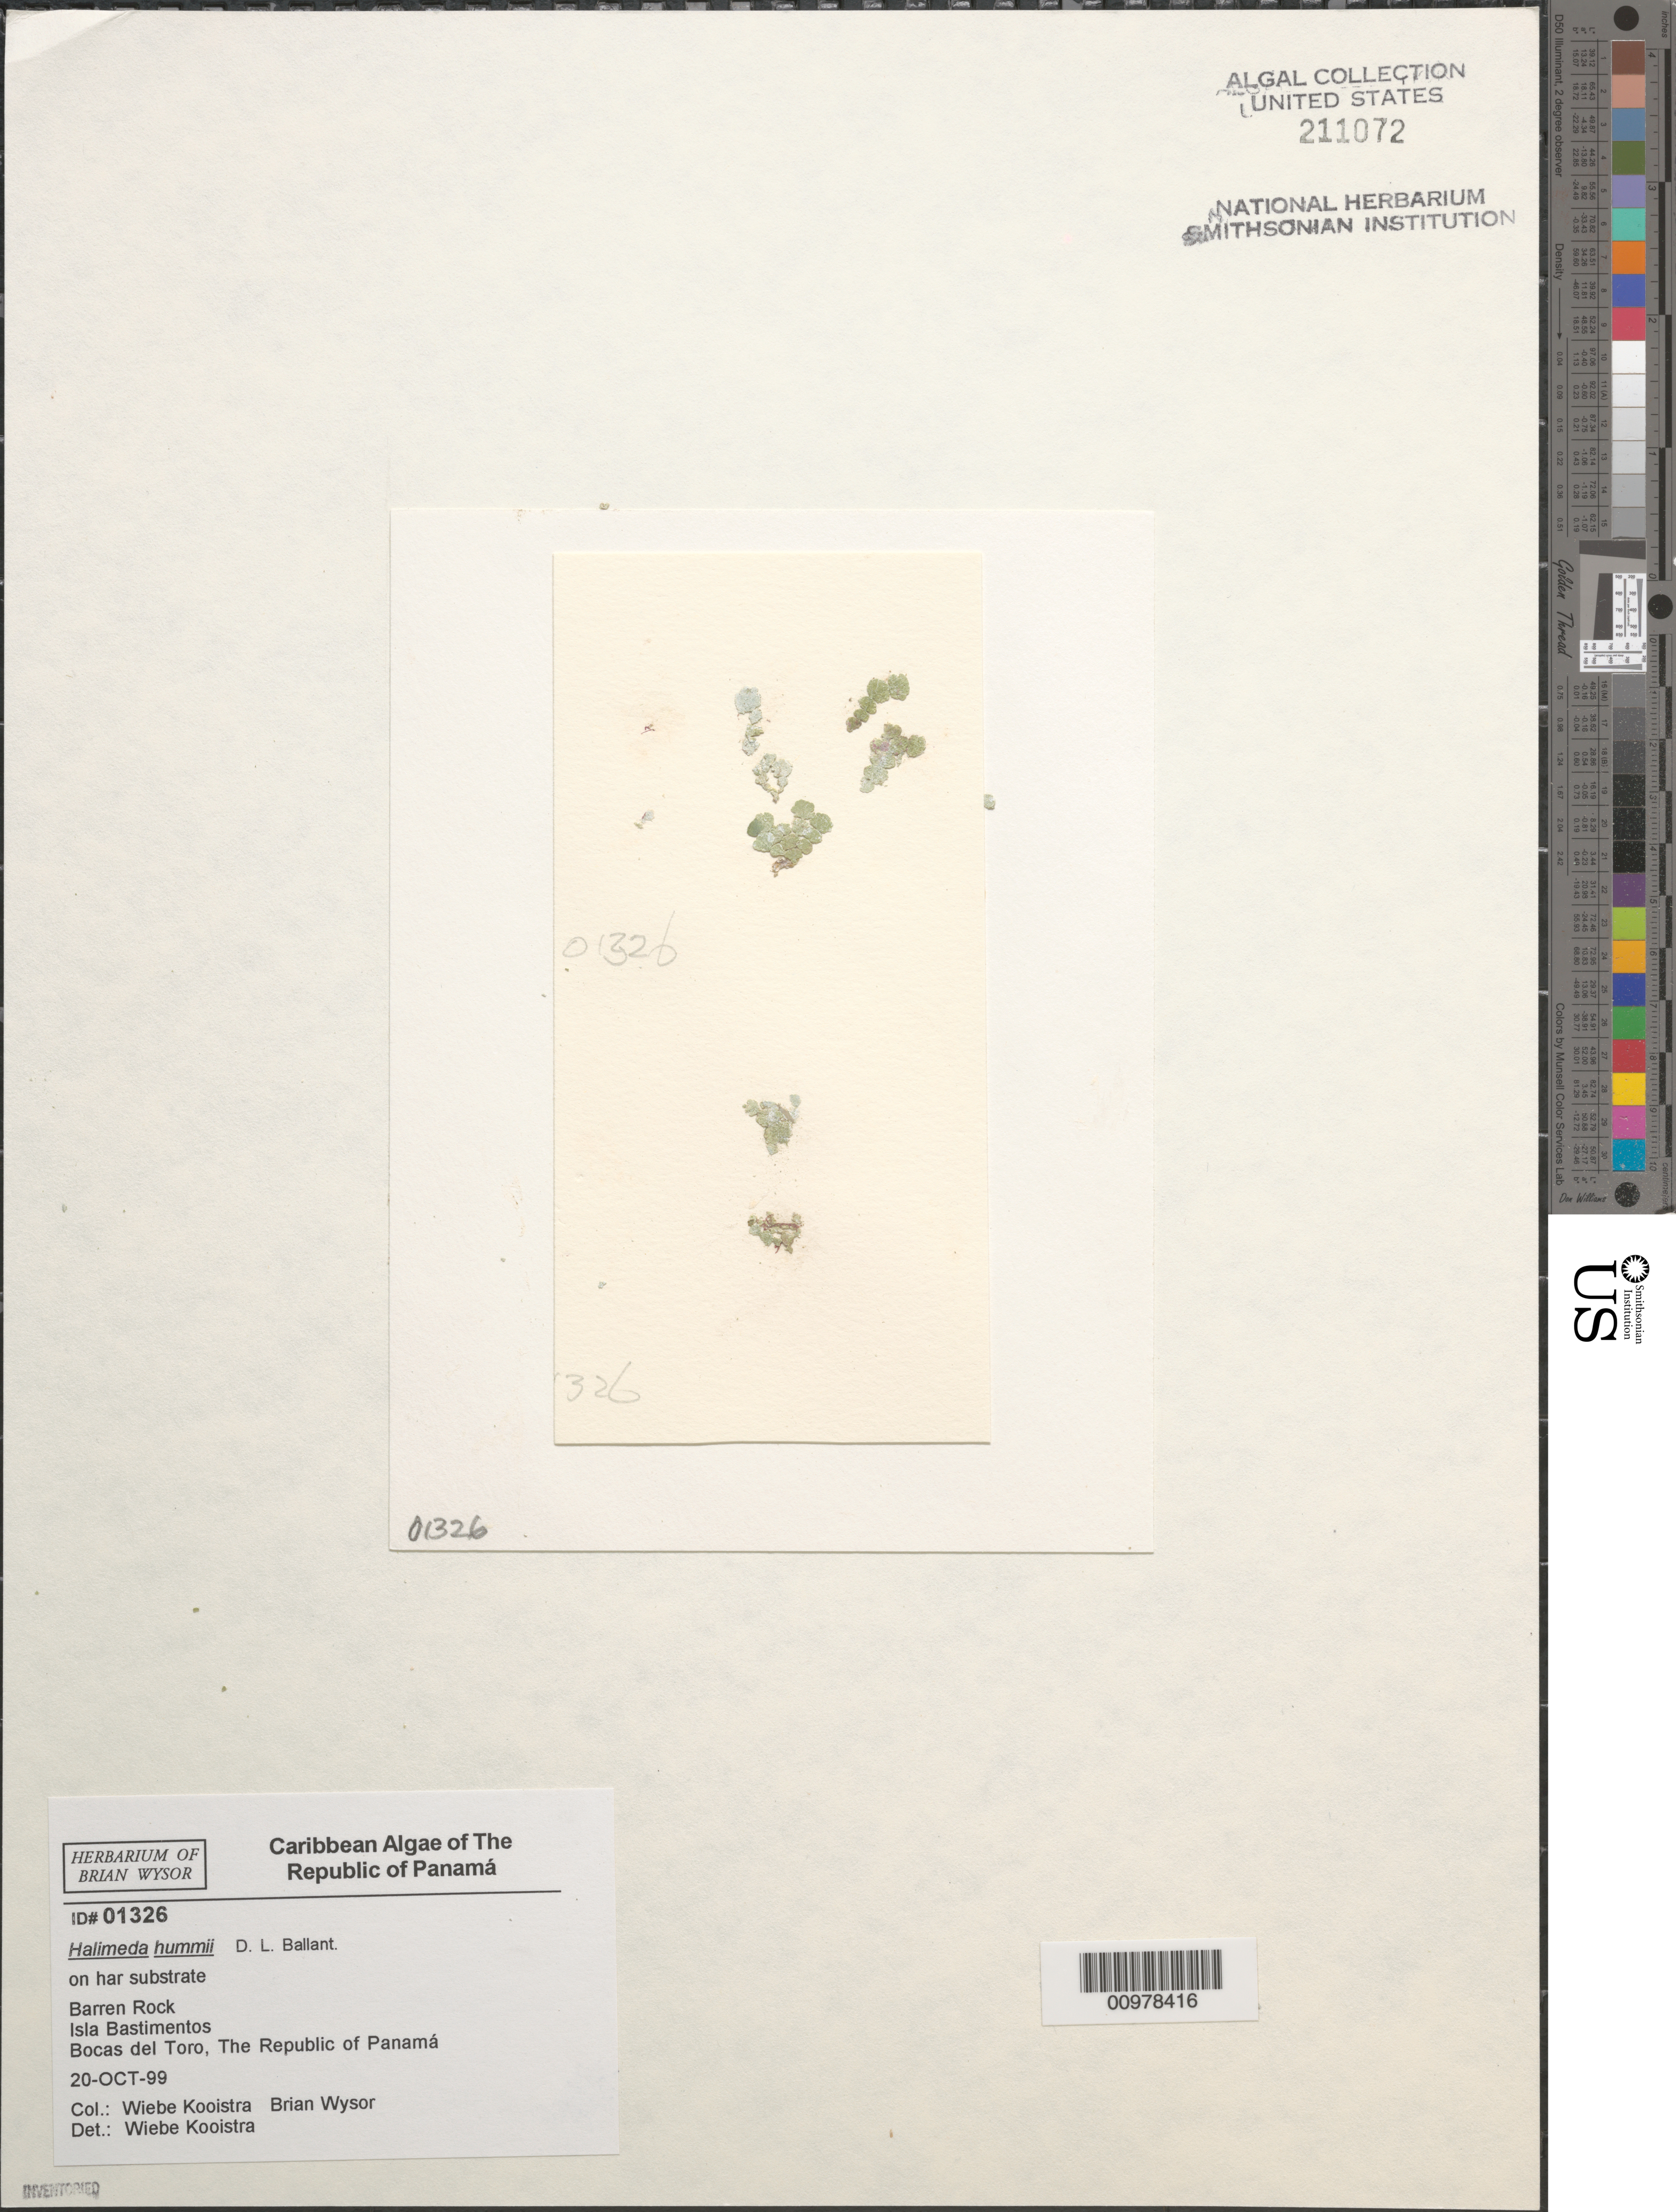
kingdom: Plantae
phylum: Chlorophyta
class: Ulvophyceae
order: Bryopsidales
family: Halimedaceae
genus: Halimeda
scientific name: Halimeda hummii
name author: D.L. Ballant.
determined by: Kooistra, Wiebe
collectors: B. Wysor & W. Kooistra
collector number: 01326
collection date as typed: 20 Oct 1999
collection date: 1999-10-20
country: Panama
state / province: Bocas del Toro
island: Bastimentos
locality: Barren Rock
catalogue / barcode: US 211072